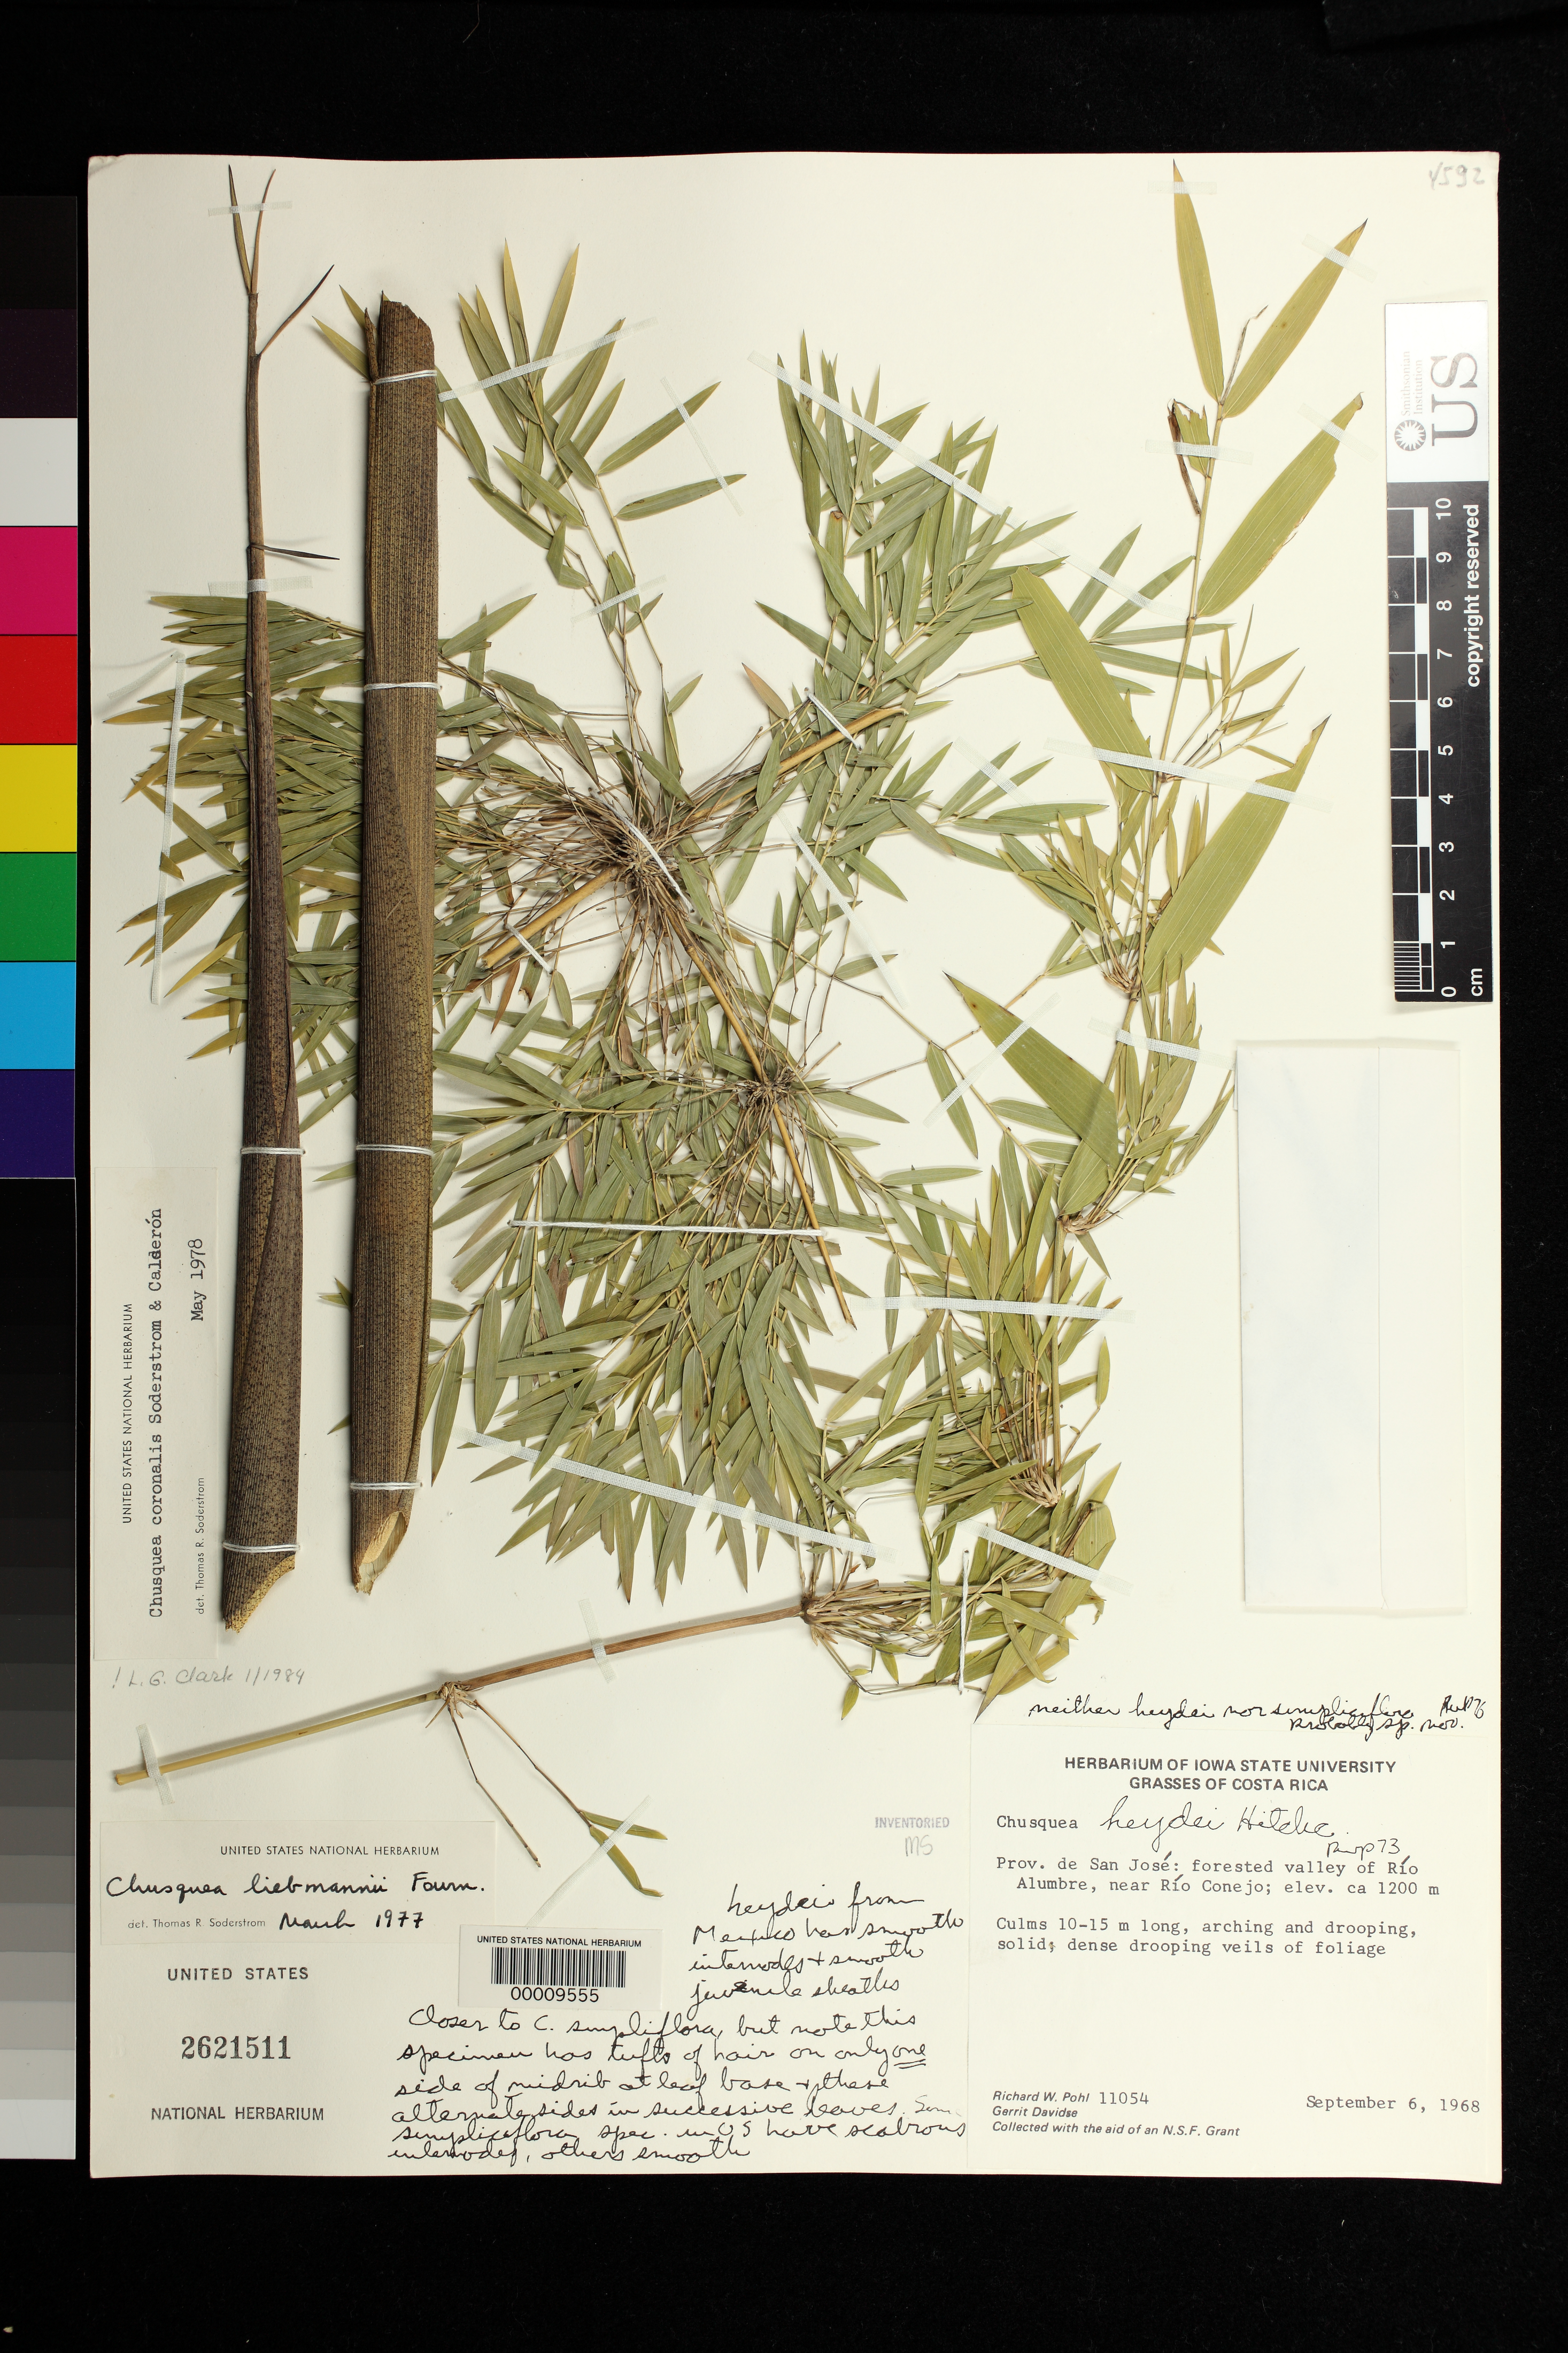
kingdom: Plantae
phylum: Tracheophyta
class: Liliopsida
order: Poales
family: Poaceae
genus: Chusquea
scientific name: Chusquea coronalis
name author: Soderstr. & C. E. Calderón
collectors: R. W. Pohl & G. Davidse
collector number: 11054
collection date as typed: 06 Sep 1968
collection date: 1968-09-06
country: Costa Rica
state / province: San José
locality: Forested valley of rio alumbre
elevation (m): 1200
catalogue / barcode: US 2621511